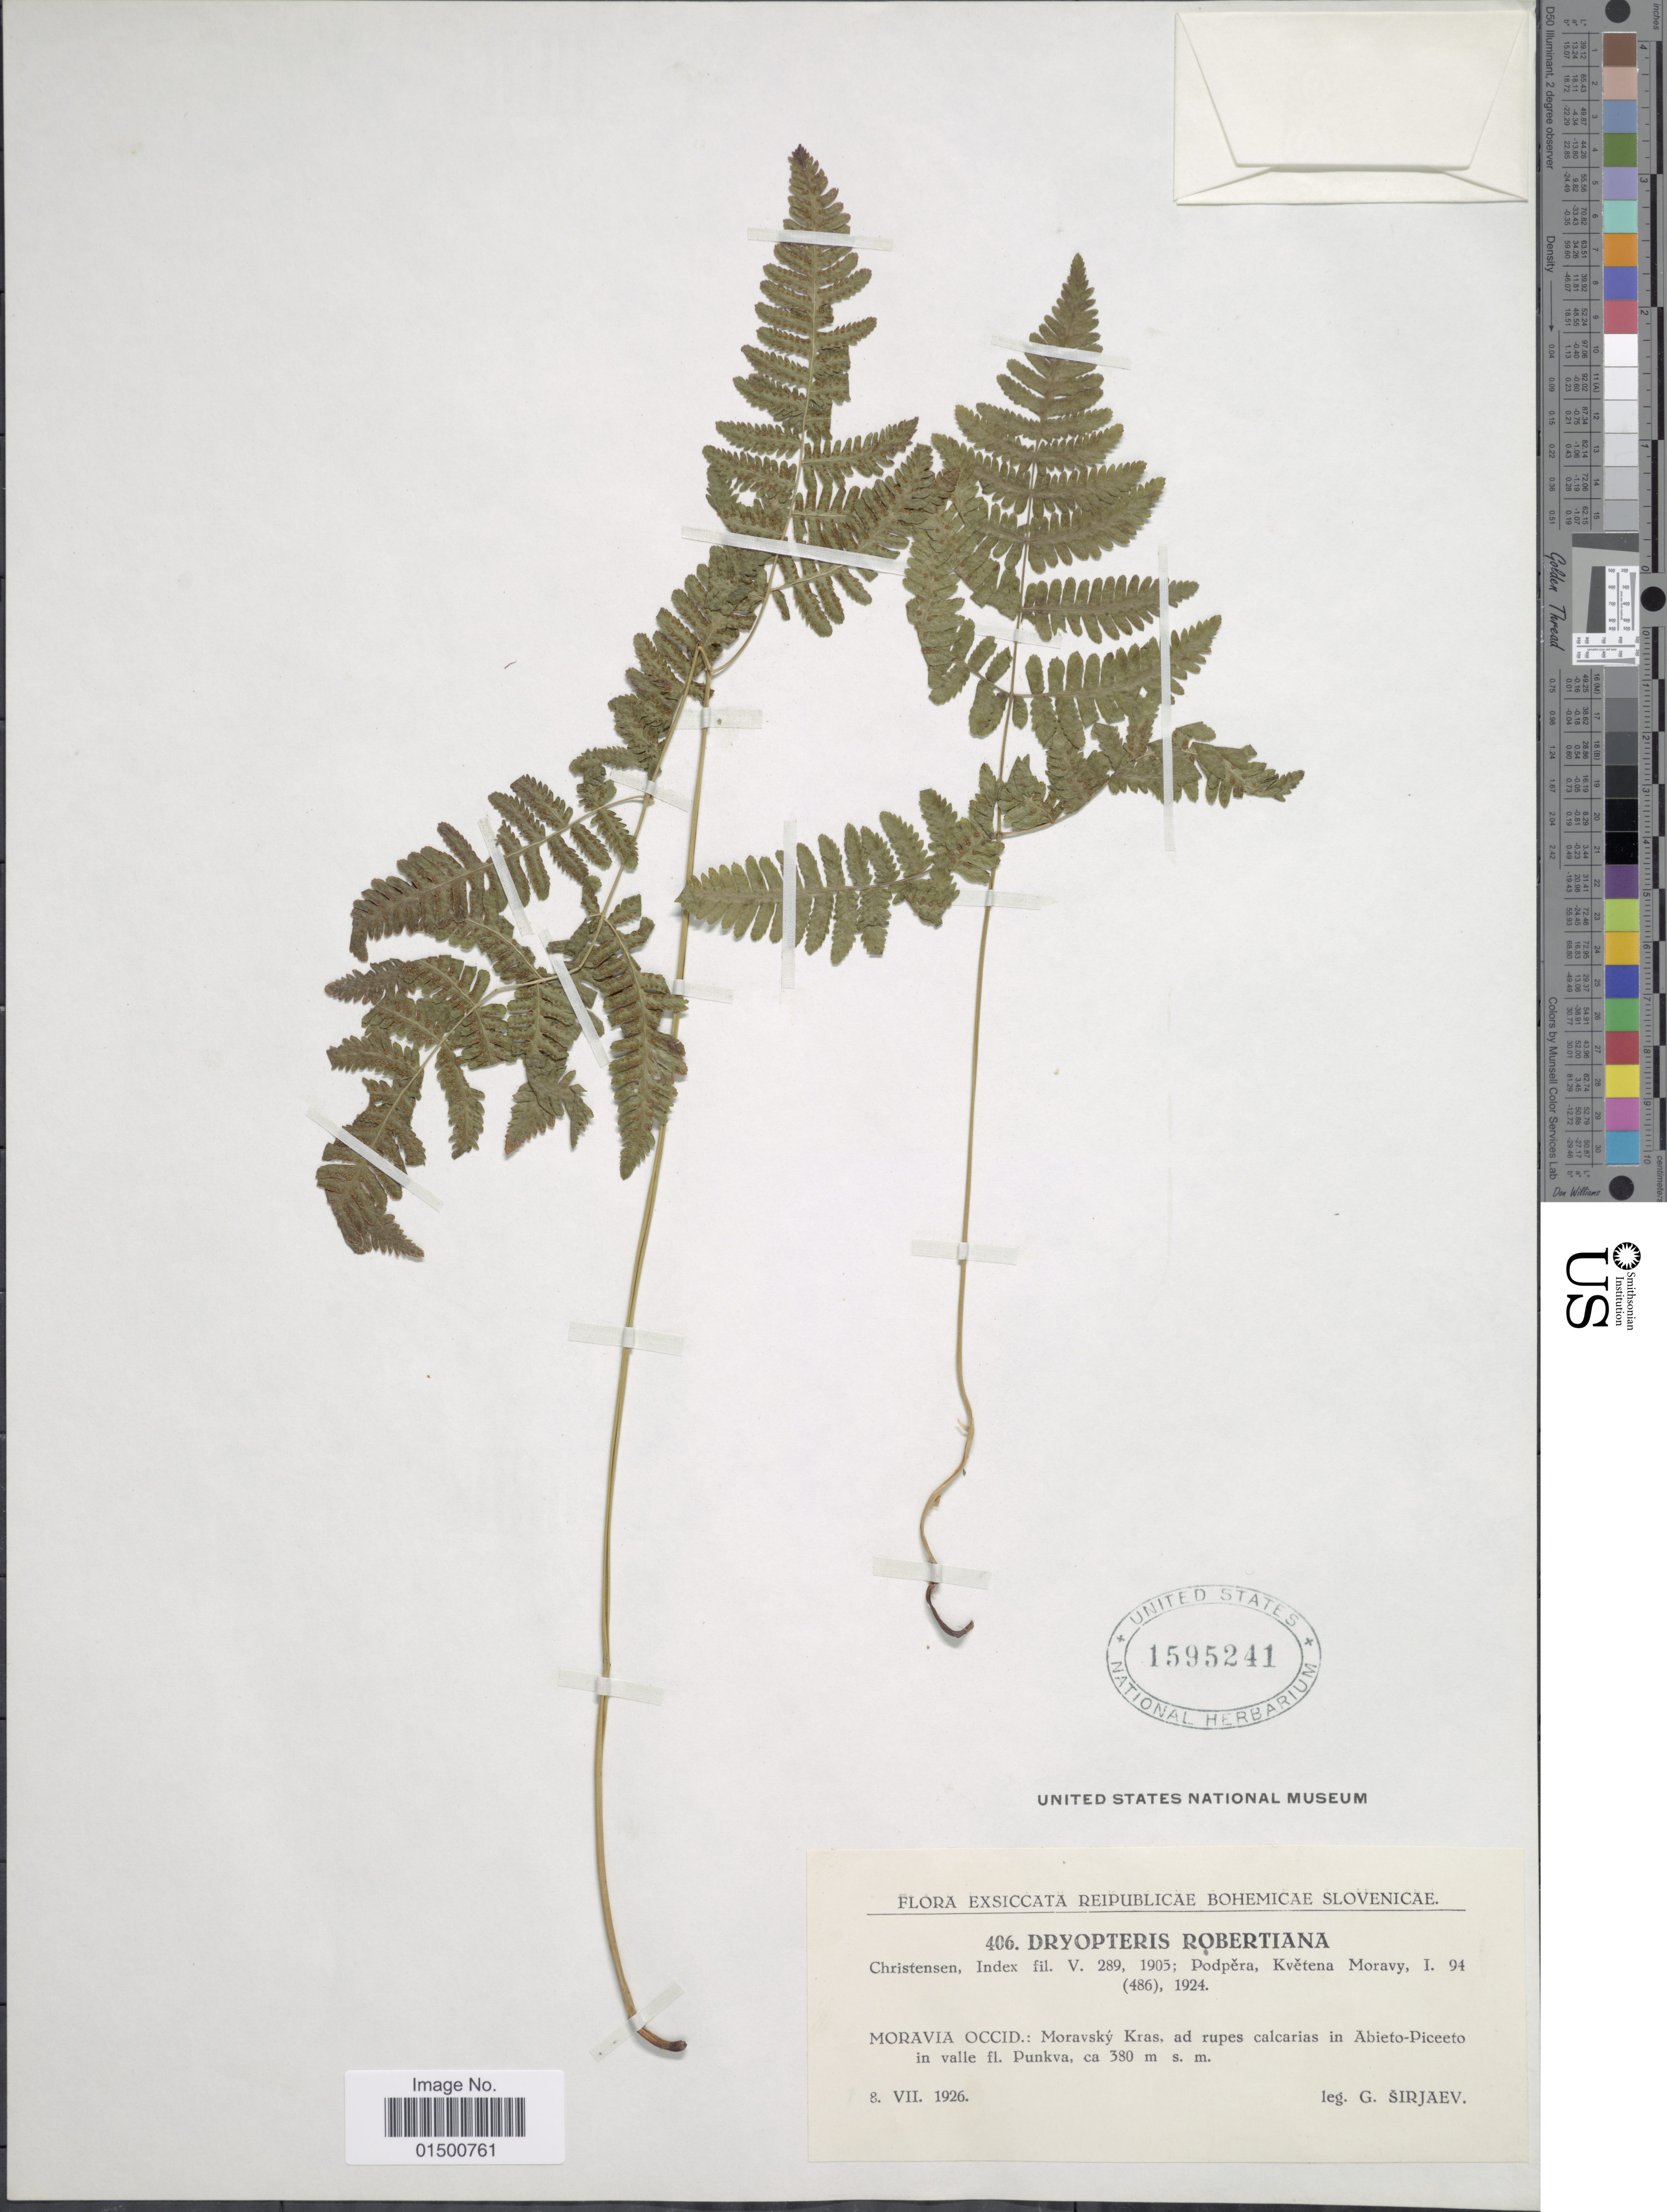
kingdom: Plantae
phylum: Tracheophyta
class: Polypodiopsida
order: Polypodiales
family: Cystopteridaceae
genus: Gymnocarpium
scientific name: Gymnocarpium robertianum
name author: (Hoffm.) Newman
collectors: G. Širjaev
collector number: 406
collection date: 1926-07-08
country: Czechia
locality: Moravsky Kras. ad rupes calcarias in abieto-Piceeto in valle fl. Punkva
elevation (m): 380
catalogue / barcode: US 1595241